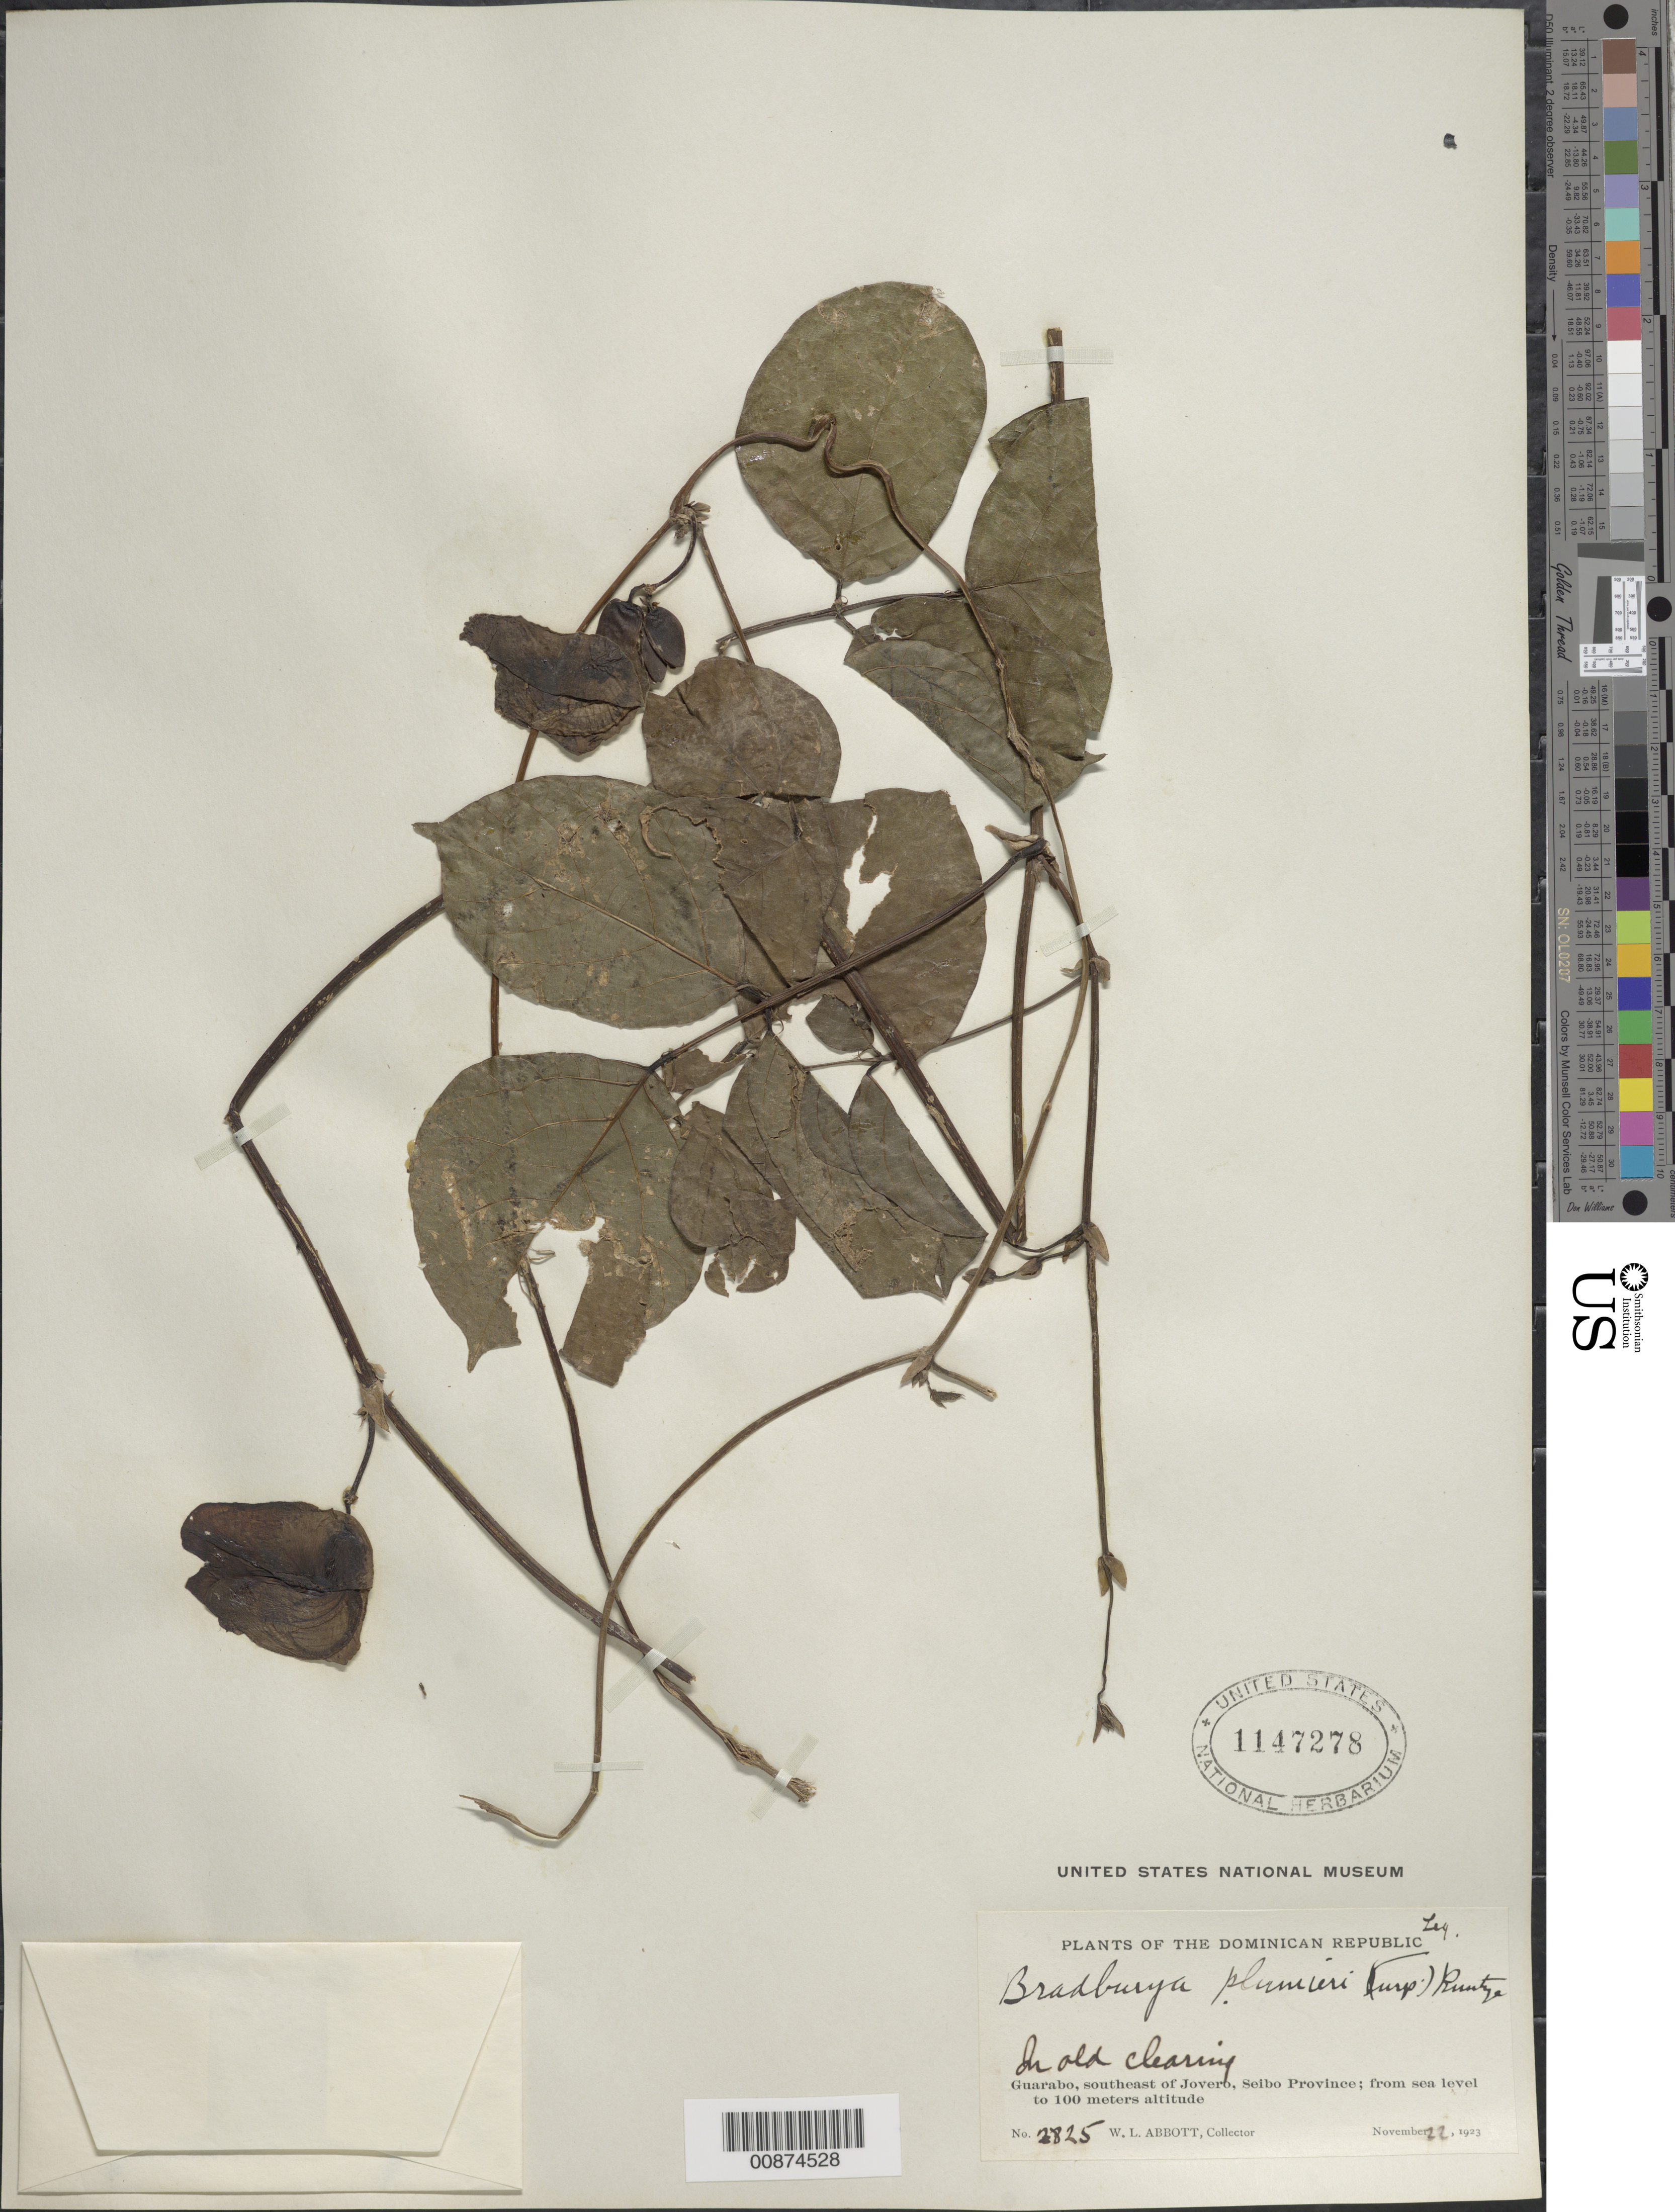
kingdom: Plantae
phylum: Tracheophyta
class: Magnoliopsida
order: Fabales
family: Fabaceae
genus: Centrosema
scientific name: Centrosema plumieri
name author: (Turpin ex Pers.) Benth.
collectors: W. L. Abbott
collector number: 2825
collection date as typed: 22 Nov 1923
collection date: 1923-11-22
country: Dominican Republic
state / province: El Seibo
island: Hispaniola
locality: Guarabo, southeast of Jovero.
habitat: In old clearing.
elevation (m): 0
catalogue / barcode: US 1147278